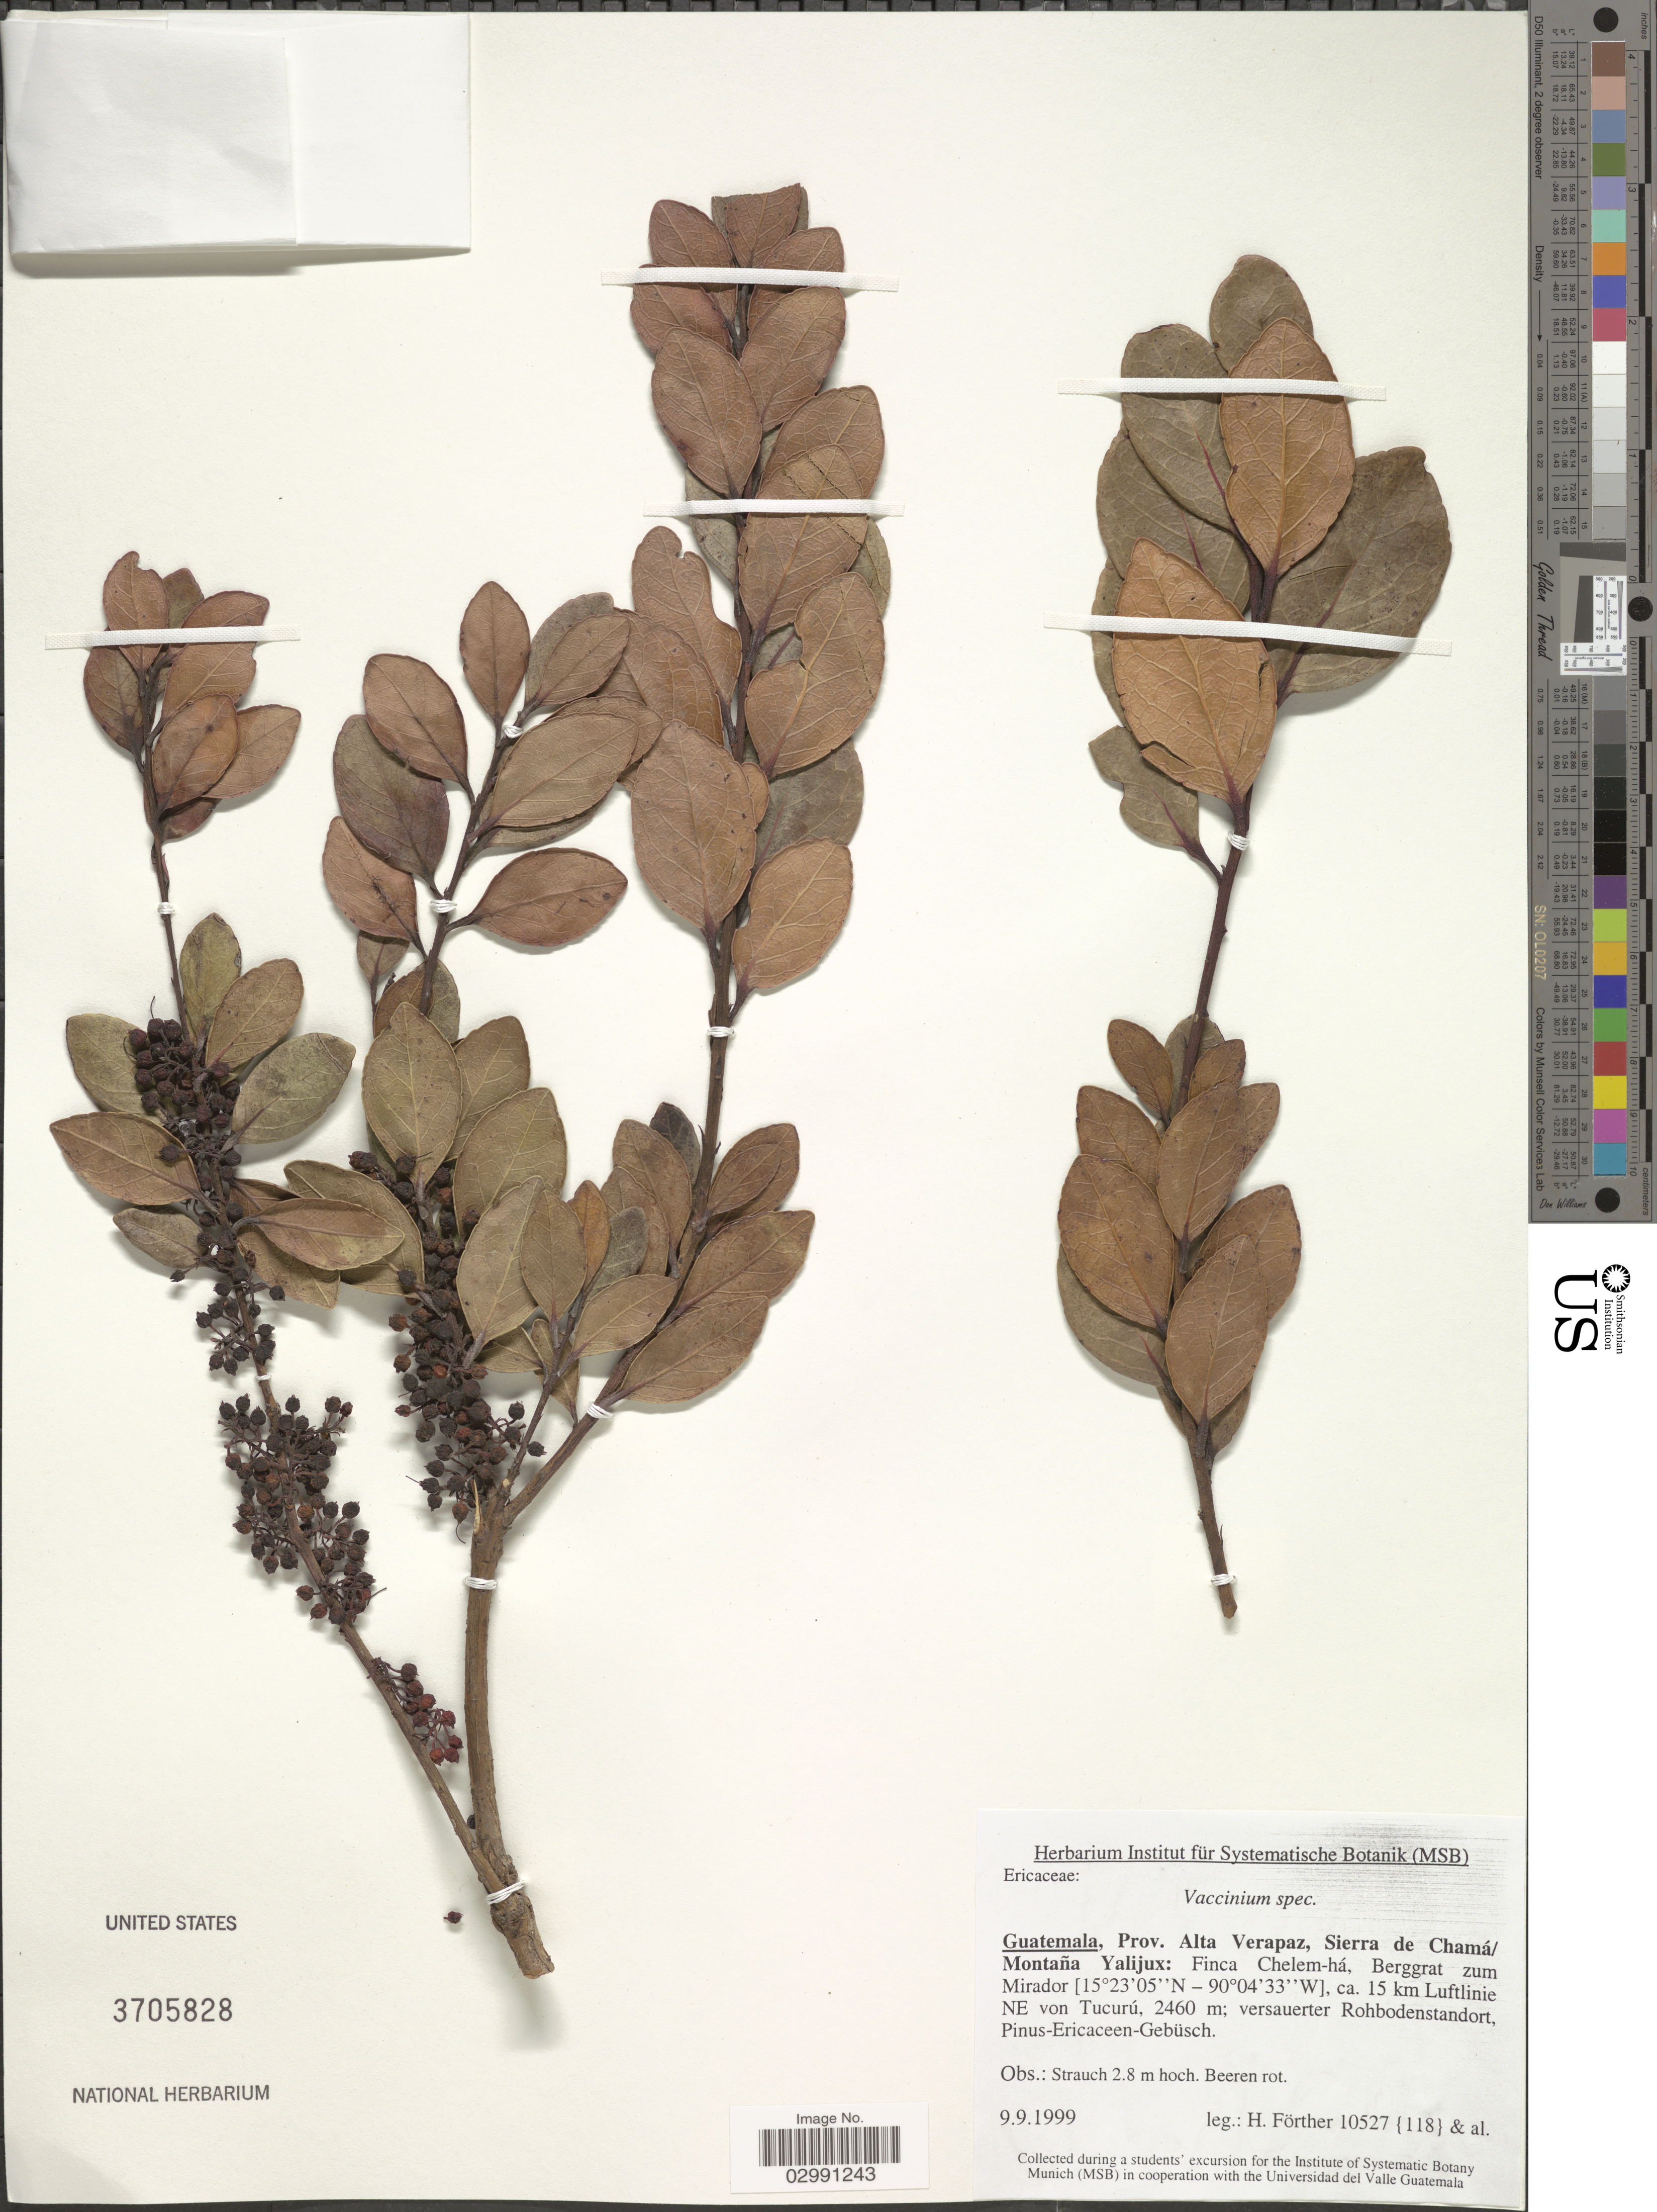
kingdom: Plantae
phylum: Tracheophyta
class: Magnoliopsida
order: Ericales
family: Ericaceae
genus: Vaccinium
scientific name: Vaccinium sp.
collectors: H. Förther & et al.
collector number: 10527/118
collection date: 1999-09-09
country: Guatemala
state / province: Alta Verapaz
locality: Prov. Alta Verapaz, Sierra de Chamá/ Montaña Yalijux: Finca Chelem-há, Berggrat zum Mirador, ca. 15 km Luftlinie NE von Tucurú.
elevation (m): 2460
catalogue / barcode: US 3705828